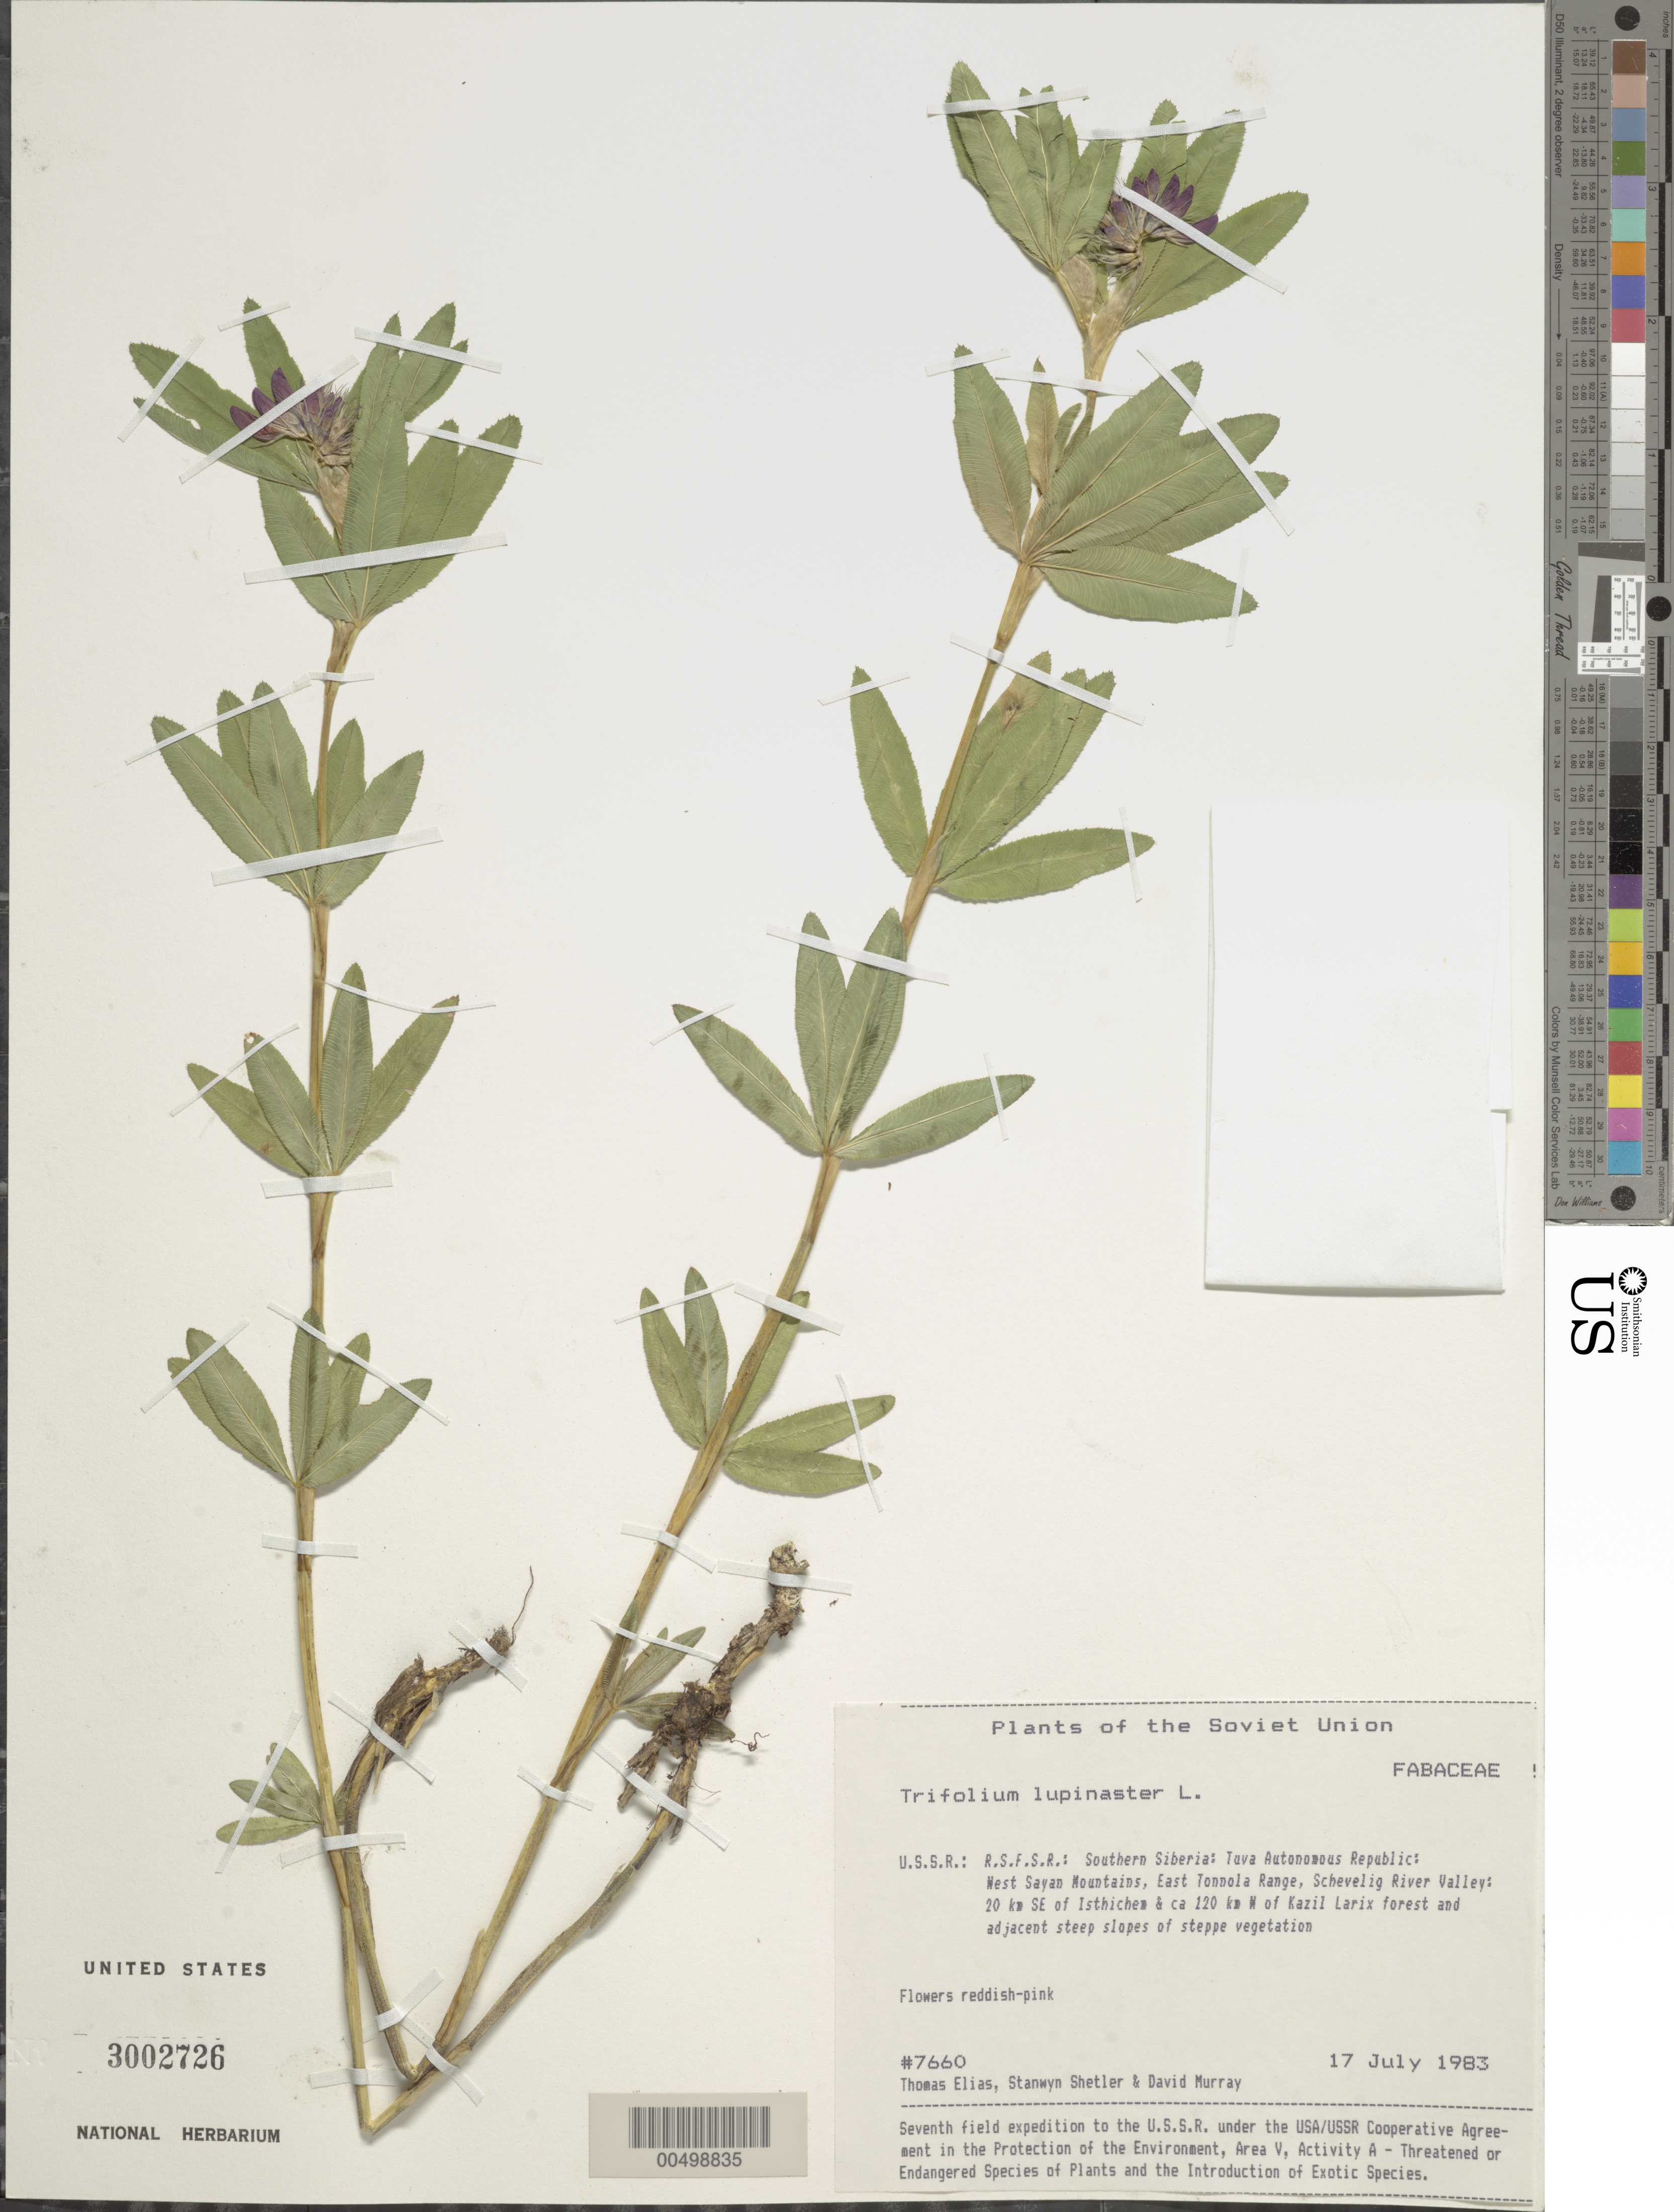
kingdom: Plantae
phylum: Tracheophyta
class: Magnoliopsida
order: Fabales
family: Fabaceae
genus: Trifolium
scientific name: Trifolium lupinaster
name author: L.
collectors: T. Elias, S. Shetler & D. F. Murray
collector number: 7660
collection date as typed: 17 Jul 1983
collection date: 1983-07-17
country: Russian Federation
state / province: Tuva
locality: West Sayan Mountains, East Tonnola [Tannu-Ola] Range, Schevelig River Valley, 20 km SE of Isthichem [Ishti-Khem], *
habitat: Larix forest and adjacent steep slopes of steppe vegetation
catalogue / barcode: US 3002726